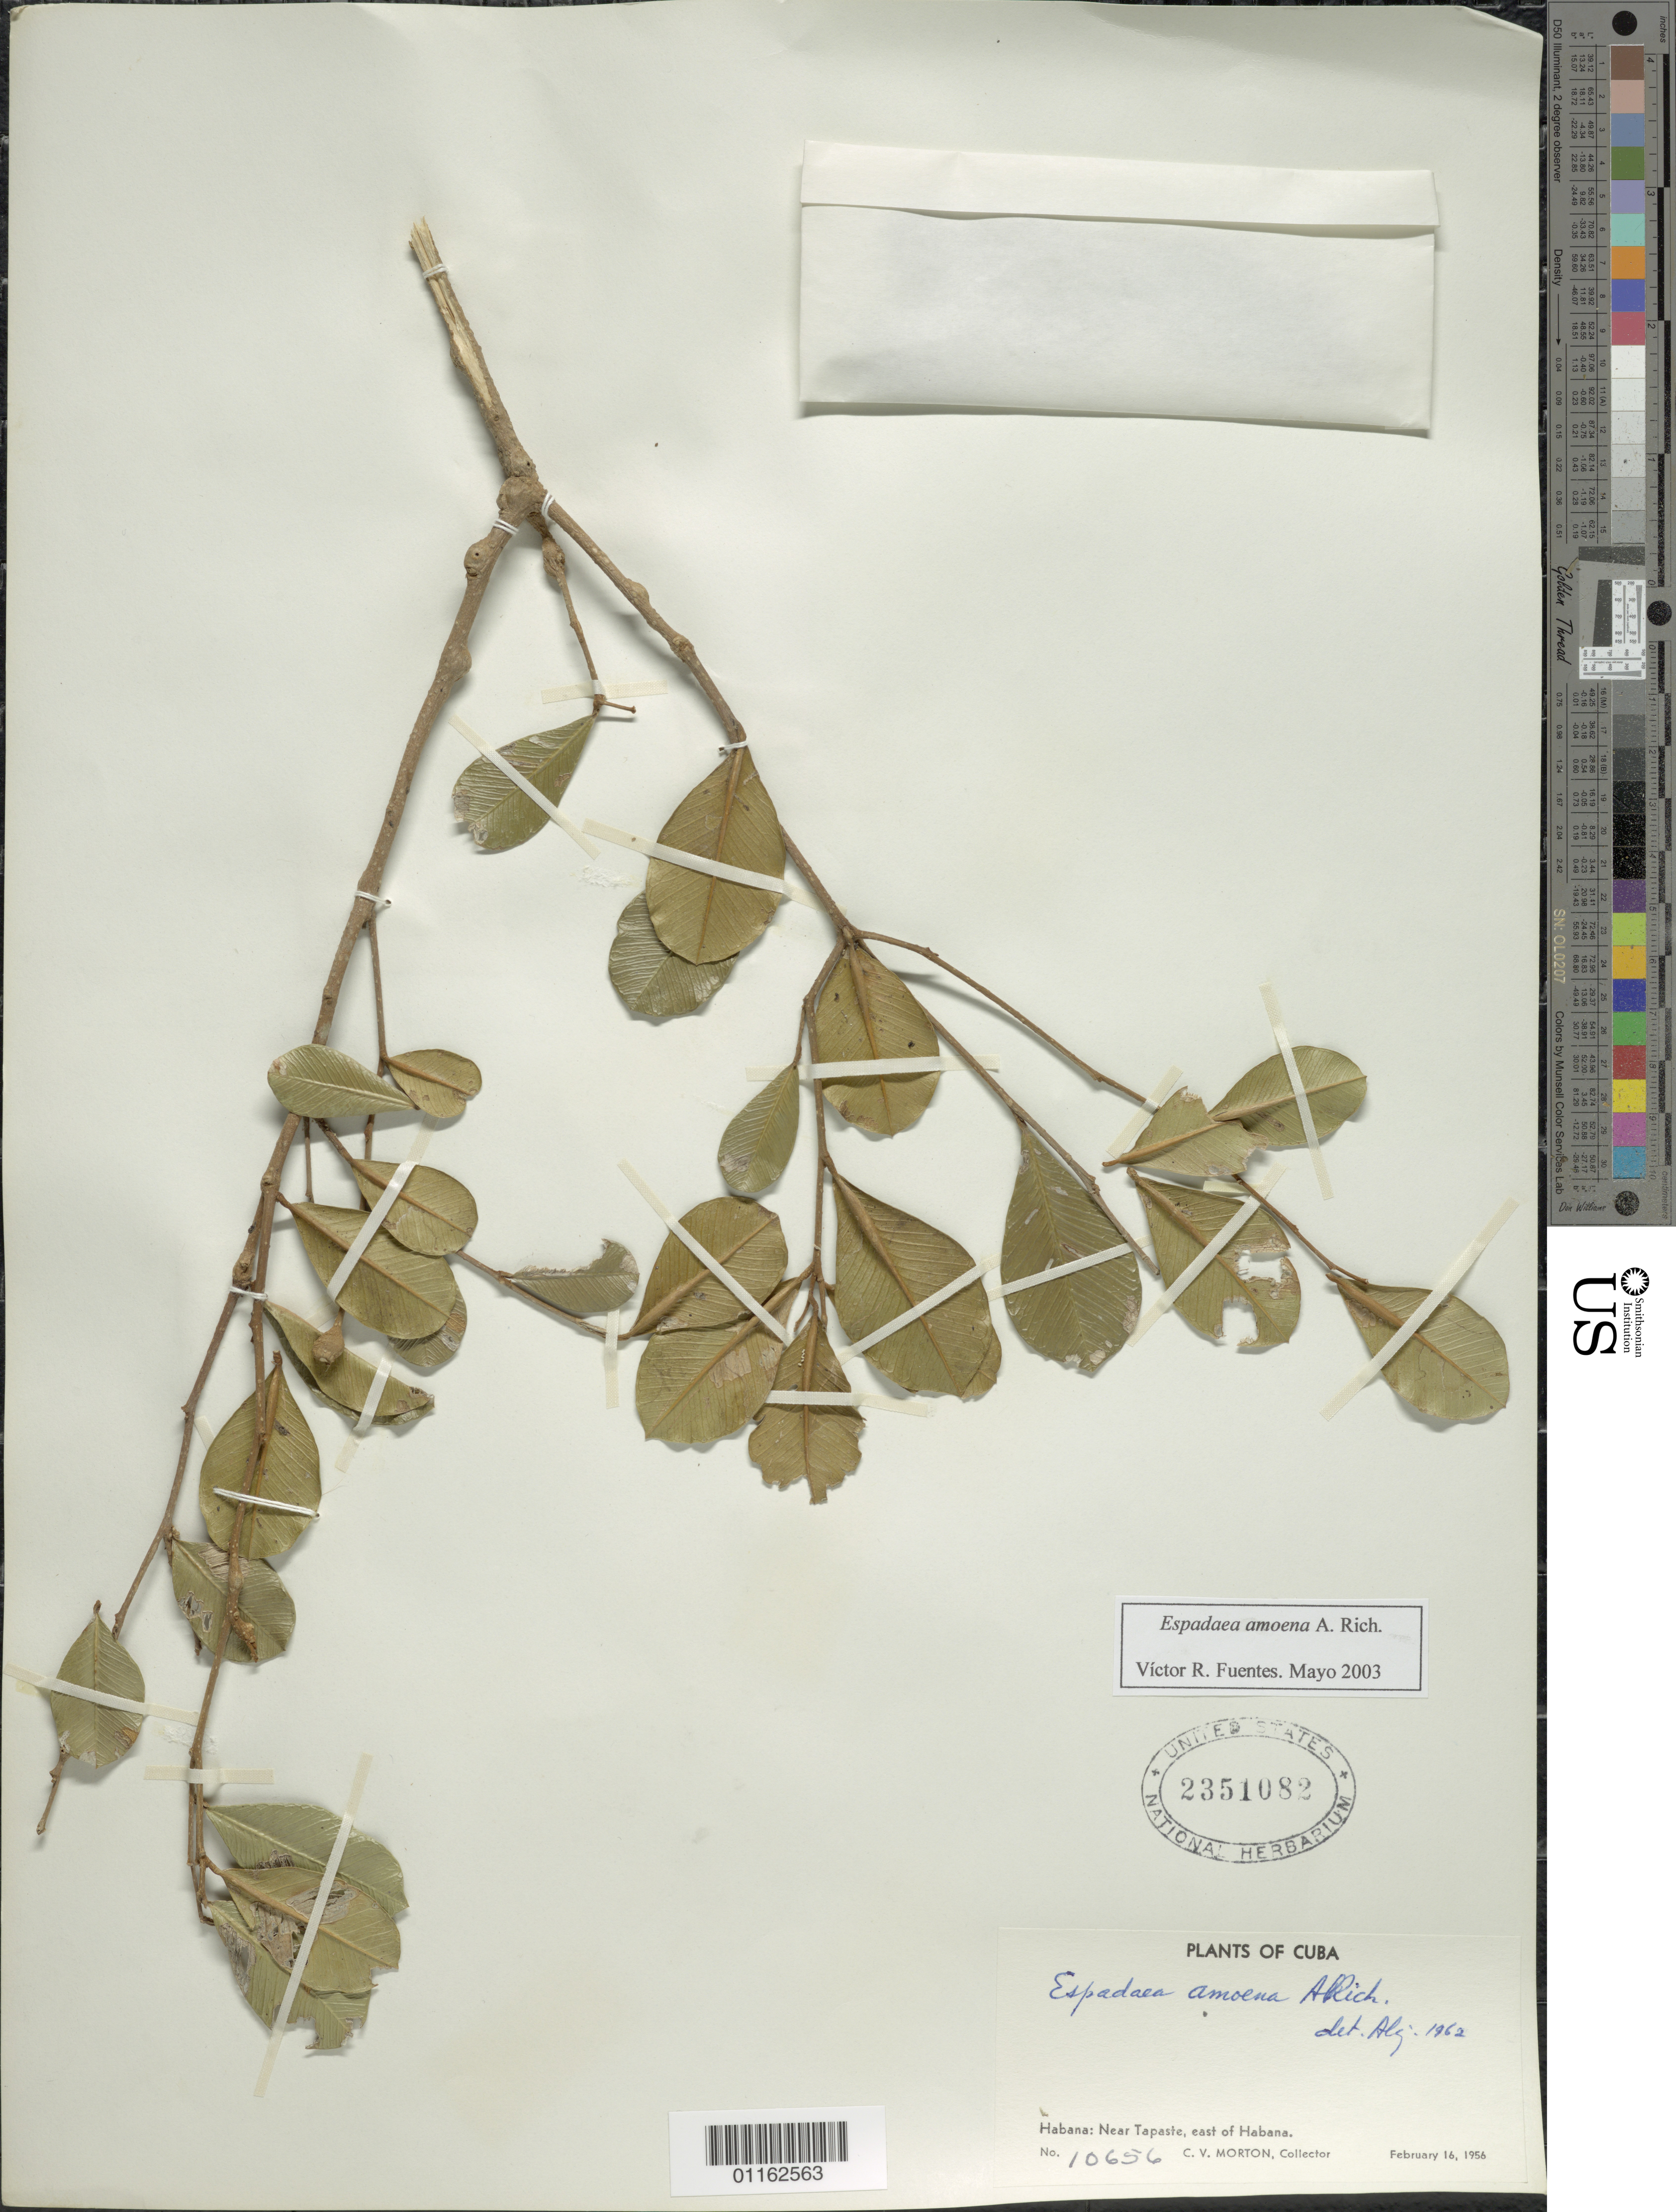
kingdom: Plantae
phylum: Tracheophyta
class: Magnoliopsida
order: Solanales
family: Solanaceae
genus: Espadaea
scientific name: Espadaea amoena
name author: A. Rich.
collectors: C. V. Morton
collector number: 10656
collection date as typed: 16 Feb 1956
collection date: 1956-02-16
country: Cuba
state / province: La Habana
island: Cuba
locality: near Tapaste, east of Habana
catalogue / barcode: US 2351082